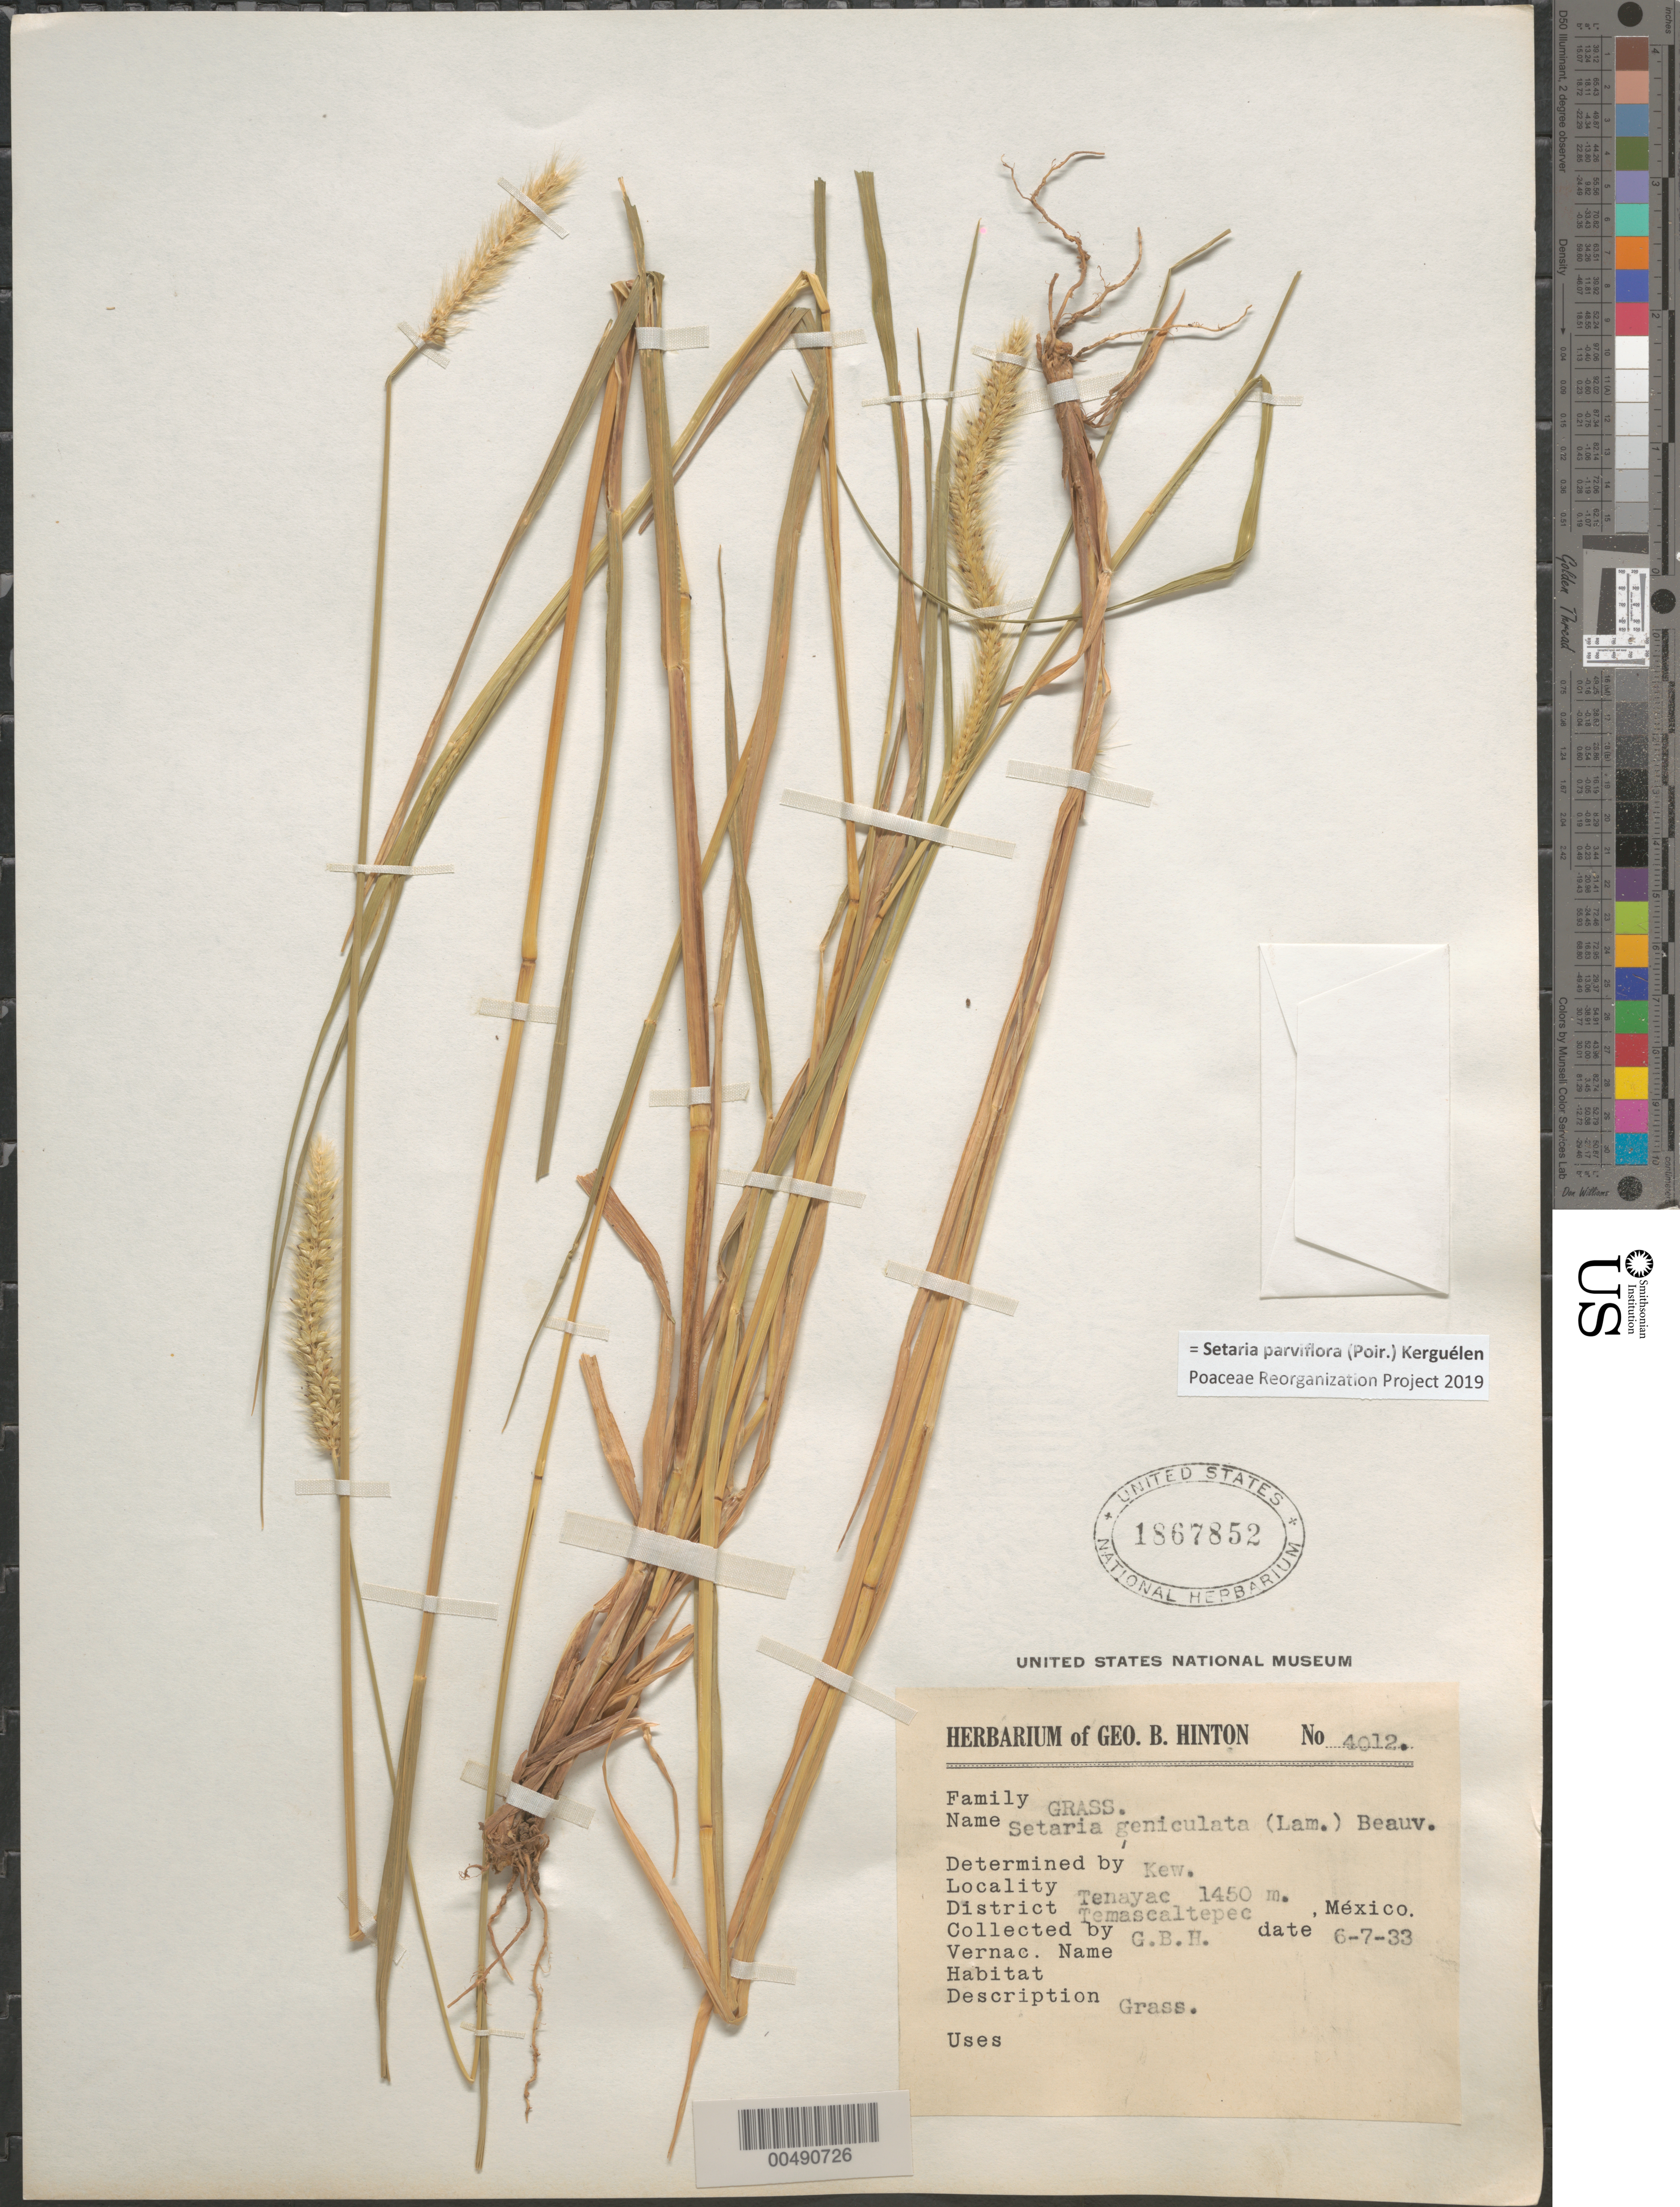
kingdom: Plantae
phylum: Tracheophyta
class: Liliopsida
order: Poales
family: Poaceae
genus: Setaria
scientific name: Setaria parviflora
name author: (Poir.) Kerguélen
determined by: Poaceae Reorganization Project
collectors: G. B. Hinton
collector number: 4012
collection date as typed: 6 Jul 1933 or 7 Jun 1933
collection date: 1933-06-07 or 1933-07-06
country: Mexico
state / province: México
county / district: Temascaltepec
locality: Tenayac, Dist of Temascaltepec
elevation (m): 1450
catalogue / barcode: US 1867852